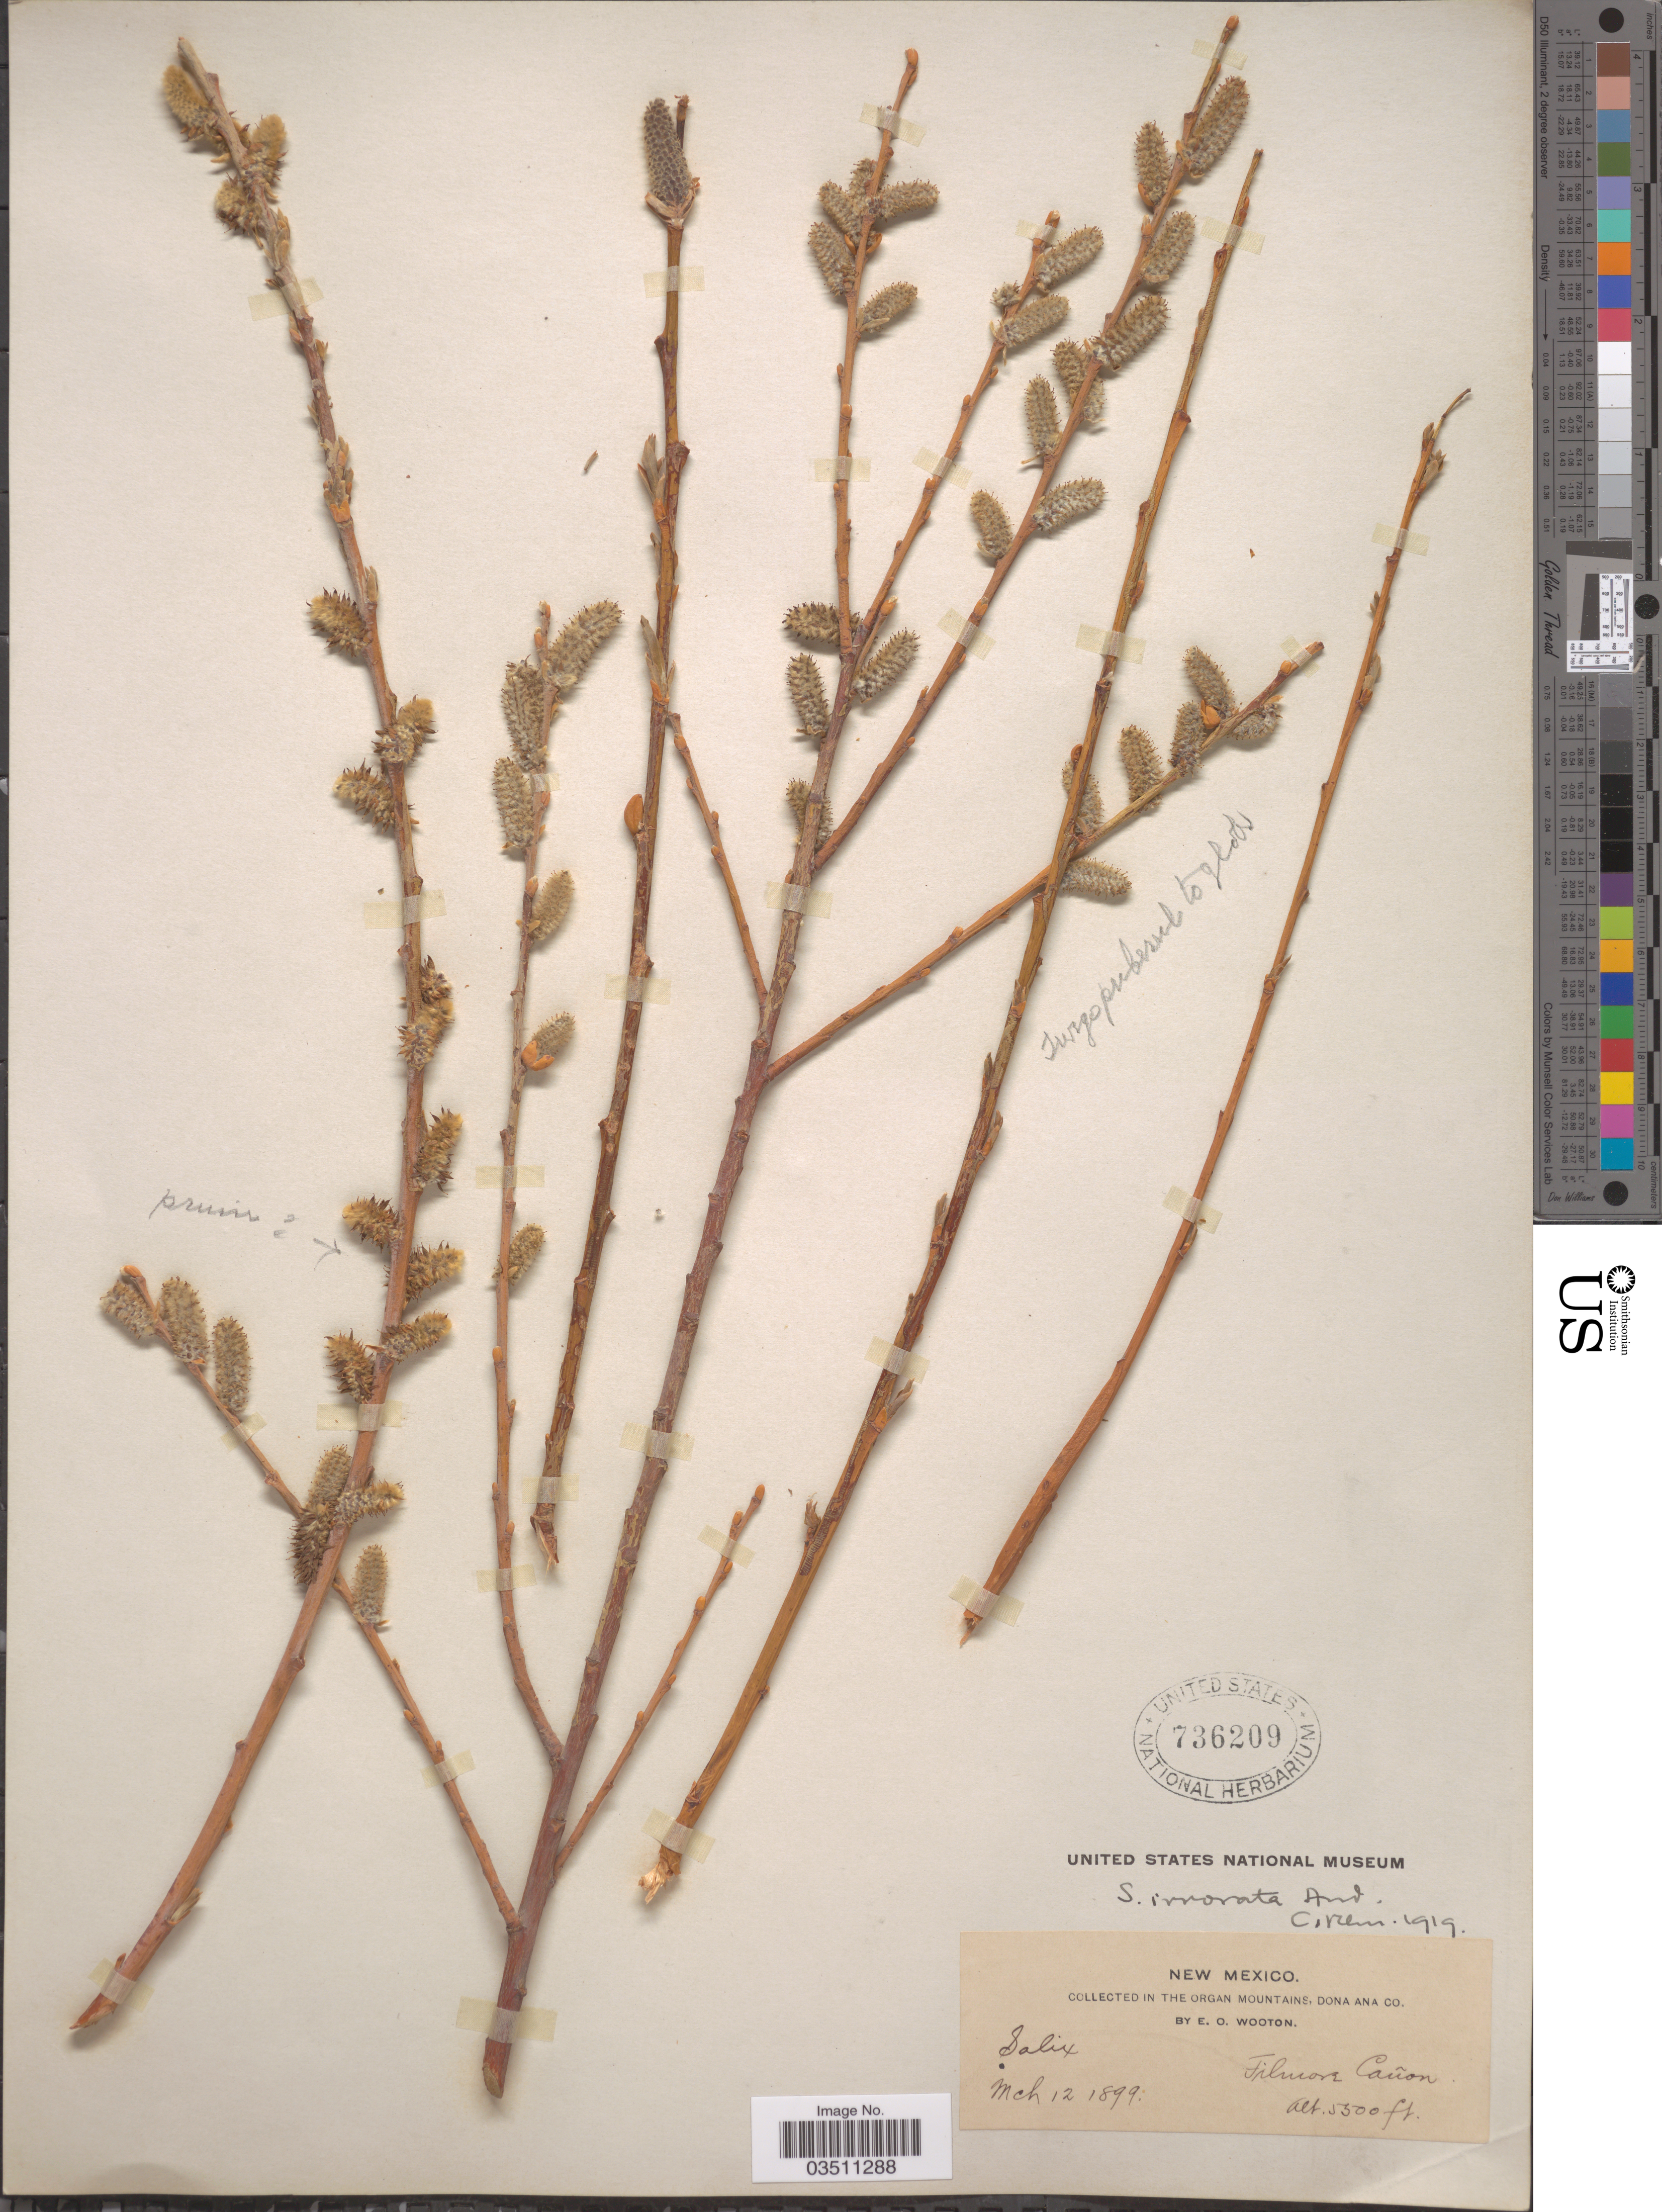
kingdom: Plantae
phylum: Tracheophyta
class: Magnoliopsida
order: Malpighiales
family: Salicaceae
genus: Salix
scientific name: Salix lasiolepis var. bracelinae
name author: C.R. Ball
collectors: E. O. Wooton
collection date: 1899-03-12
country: United States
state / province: New Mexico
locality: In the Organ Mountains, Dona Ana Co. Filmore Cañon.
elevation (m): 1676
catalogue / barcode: US 736209